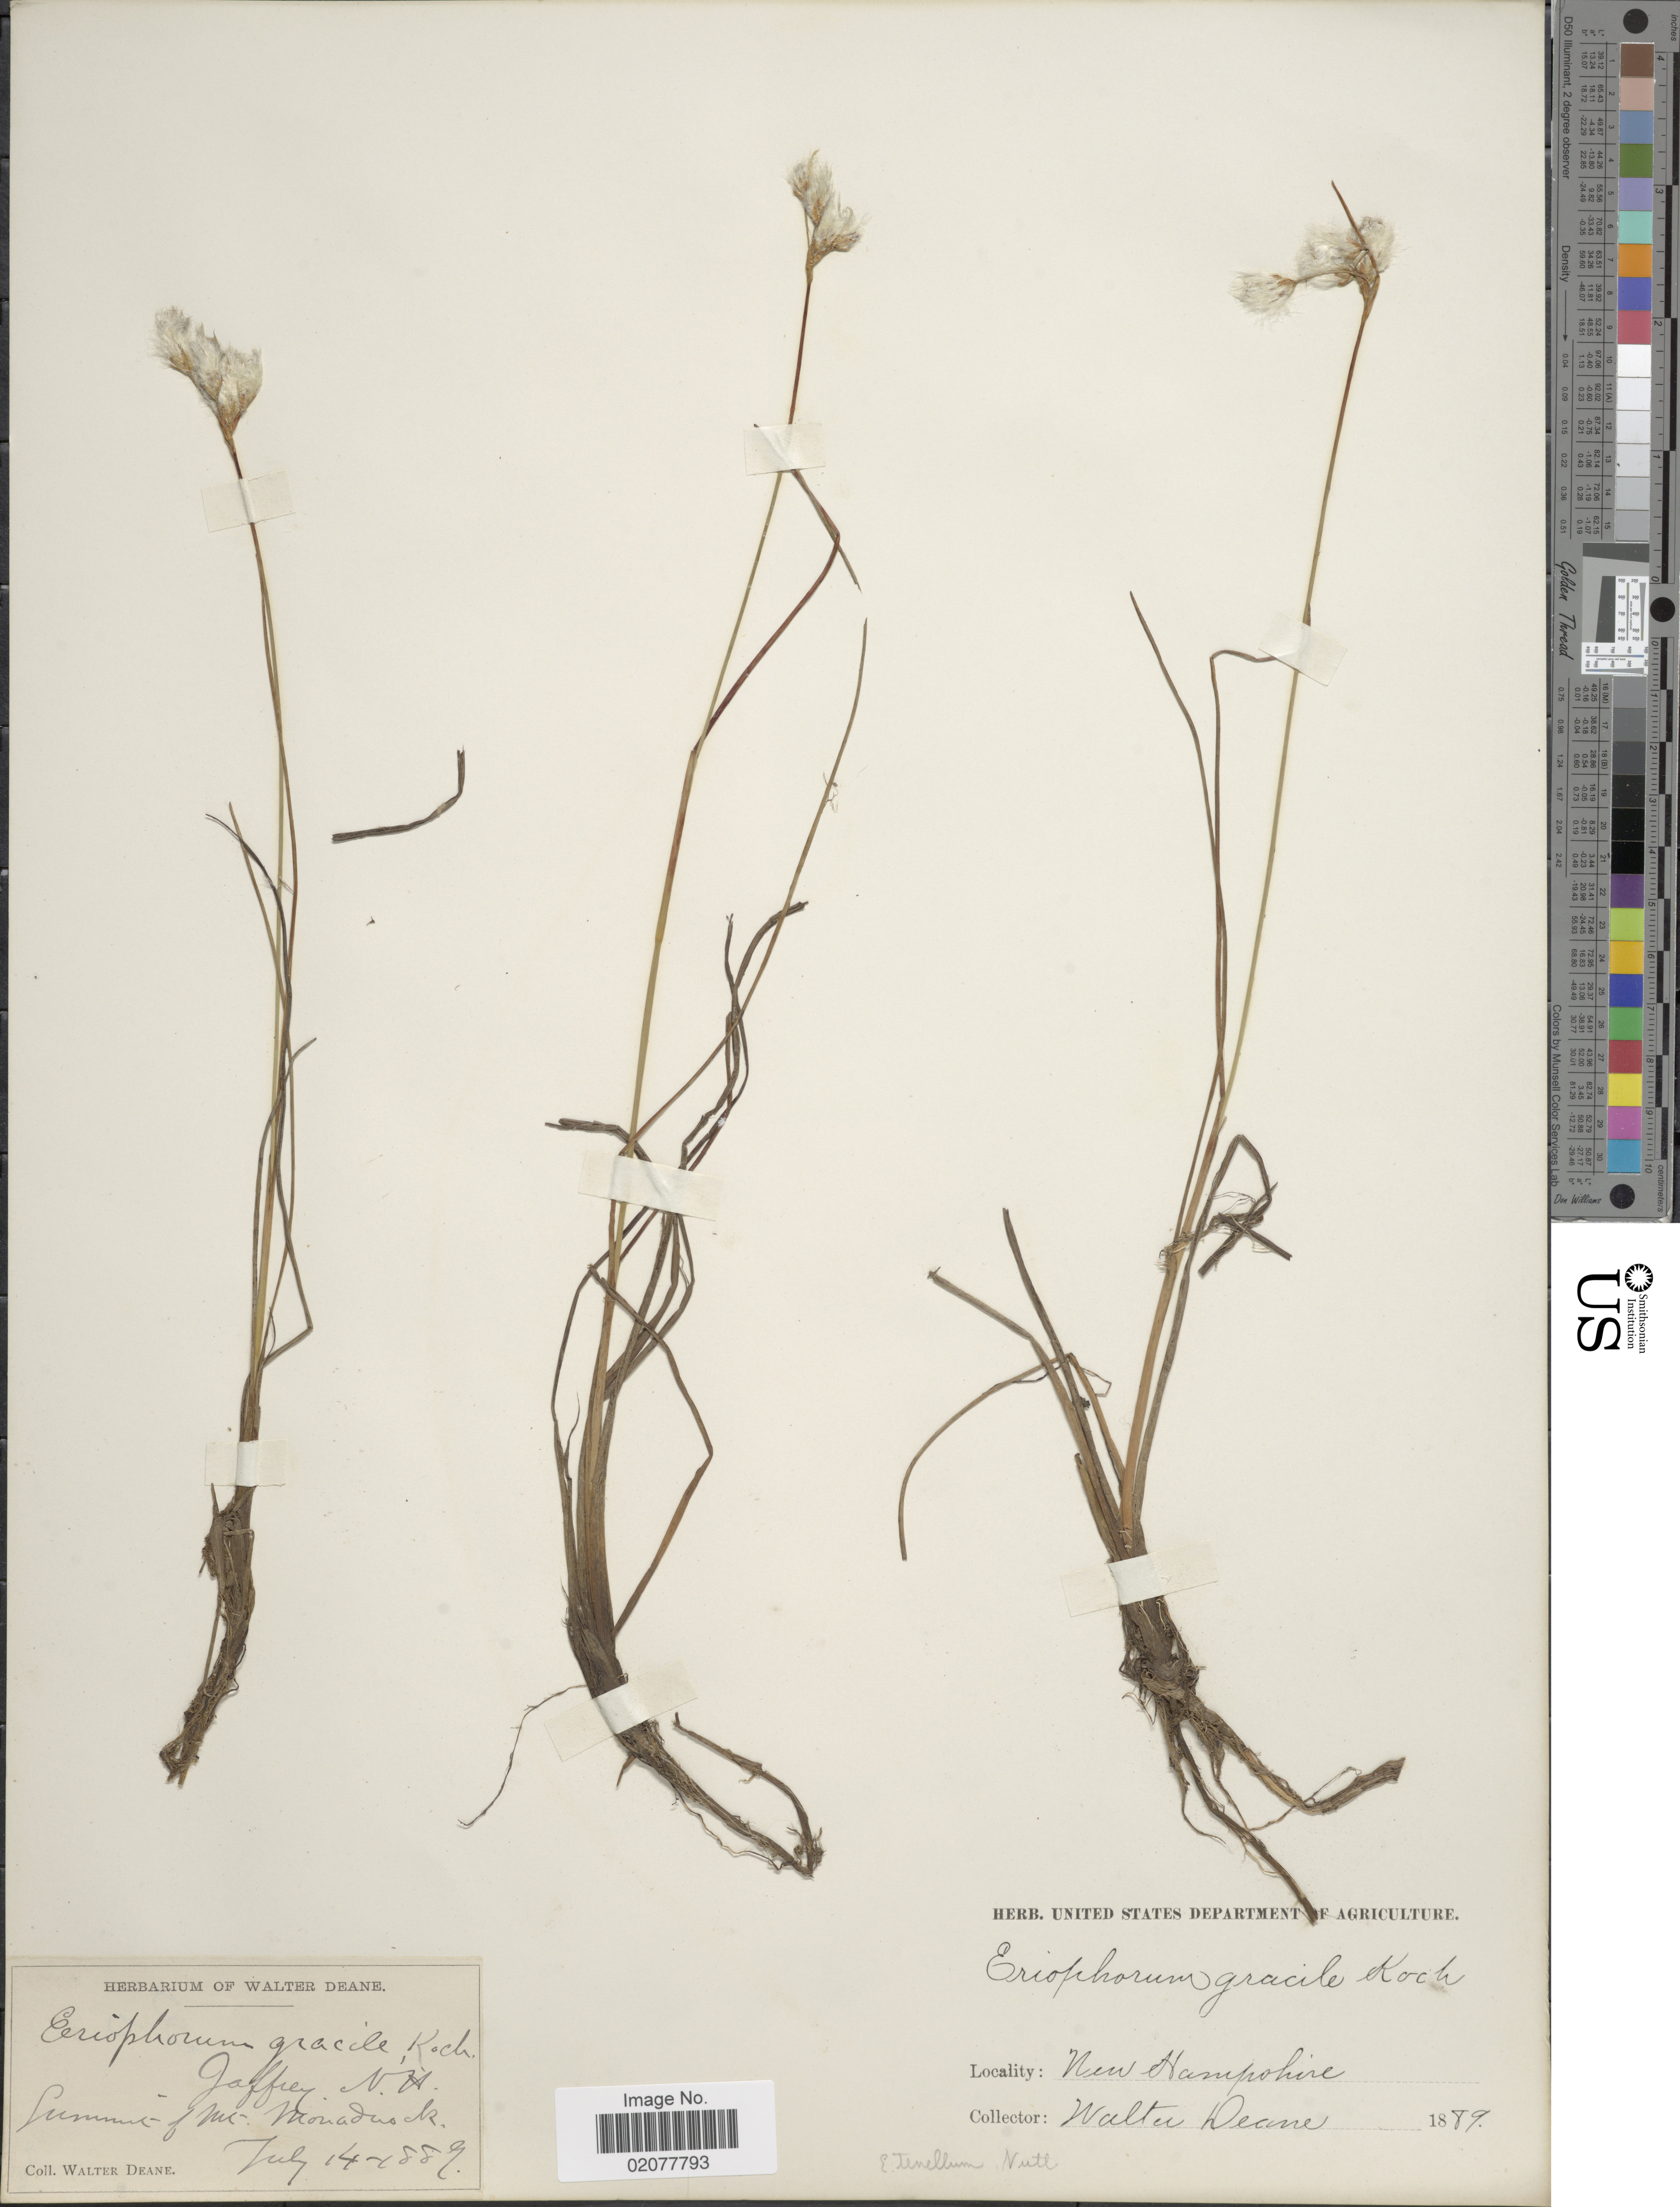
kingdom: Plantae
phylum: Tracheophyta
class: Liliopsida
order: Poales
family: Cyperaceae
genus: Eriophorum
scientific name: Eriophorum tenellum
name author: Nutt.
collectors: W. Deane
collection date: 1889-07-14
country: United States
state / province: New Hampshire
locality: Jaffrey, N.H. Summit of Mt. Monadnock.